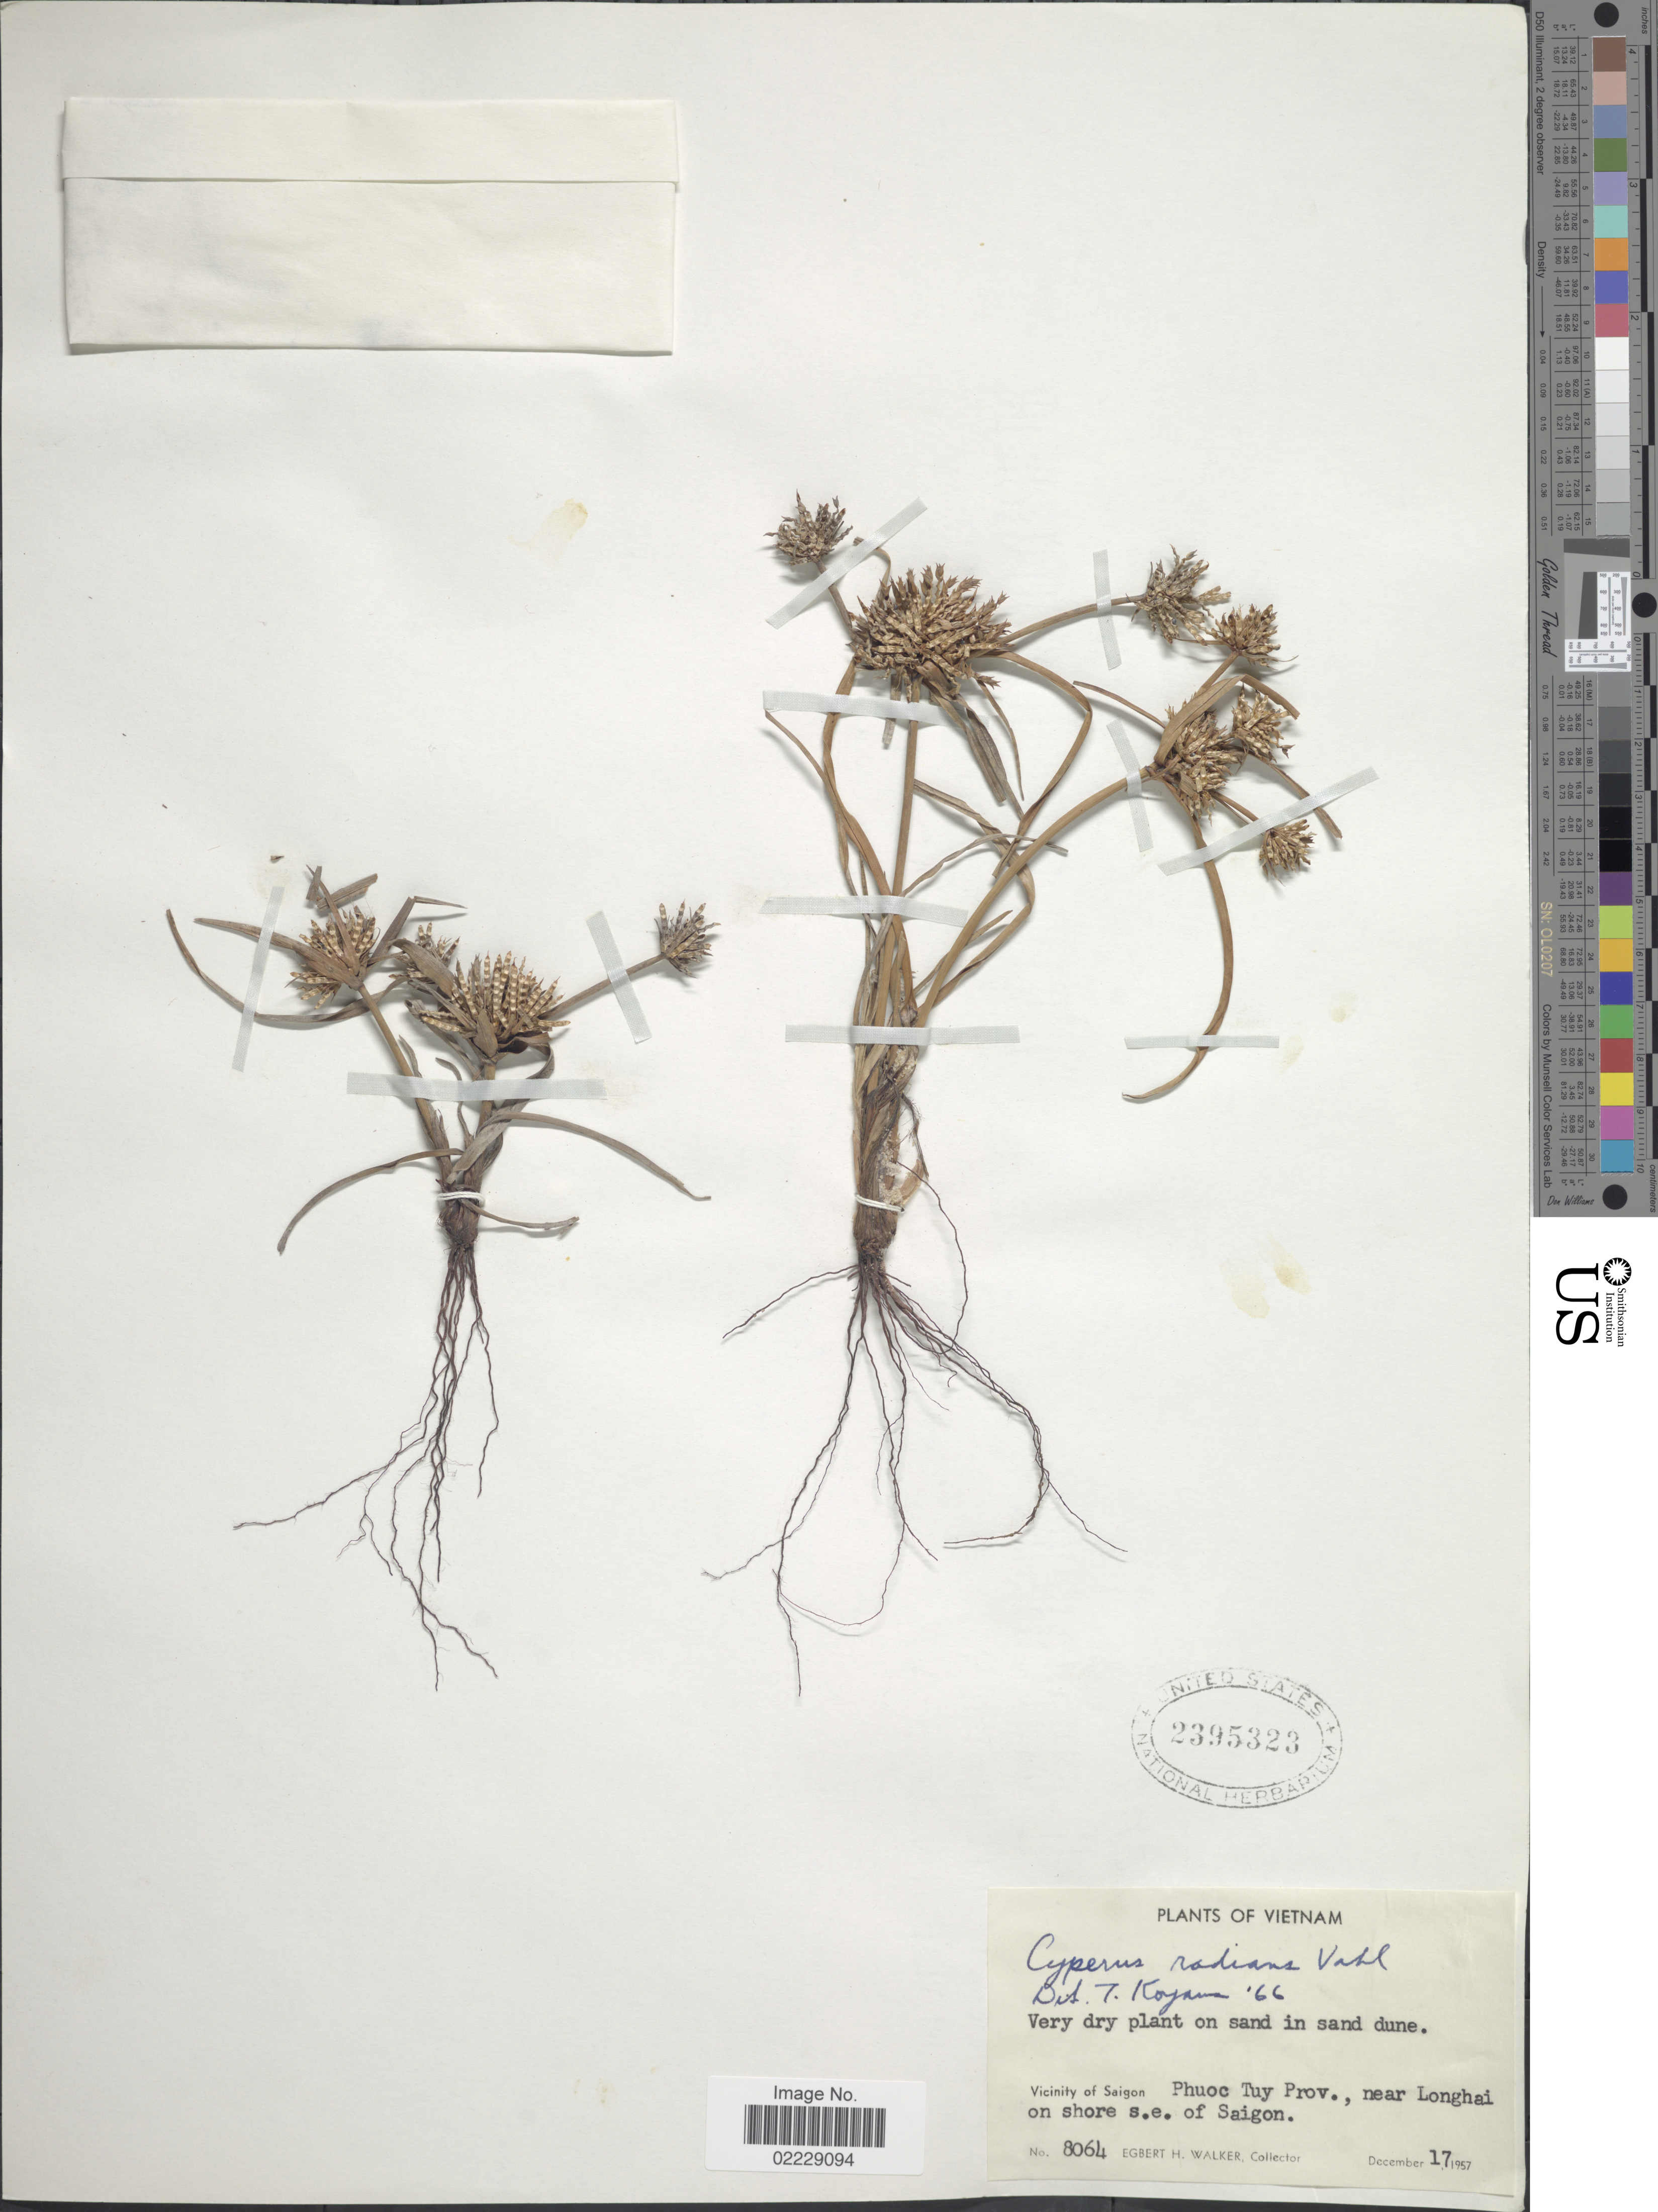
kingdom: Plantae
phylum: Tracheophyta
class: Liliopsida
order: Poales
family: Cyperaceae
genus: Cyperus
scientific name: Cyperus radians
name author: Nees & Meyen ex Kunth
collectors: E. H. Walker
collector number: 8064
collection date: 1957-12-17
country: Vietnam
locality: On sand in sand dune, Vicinity of Saigon, Phuoc Tuy Prov., near Longhai on shore s.e. of Saigon.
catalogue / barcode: US 2395323